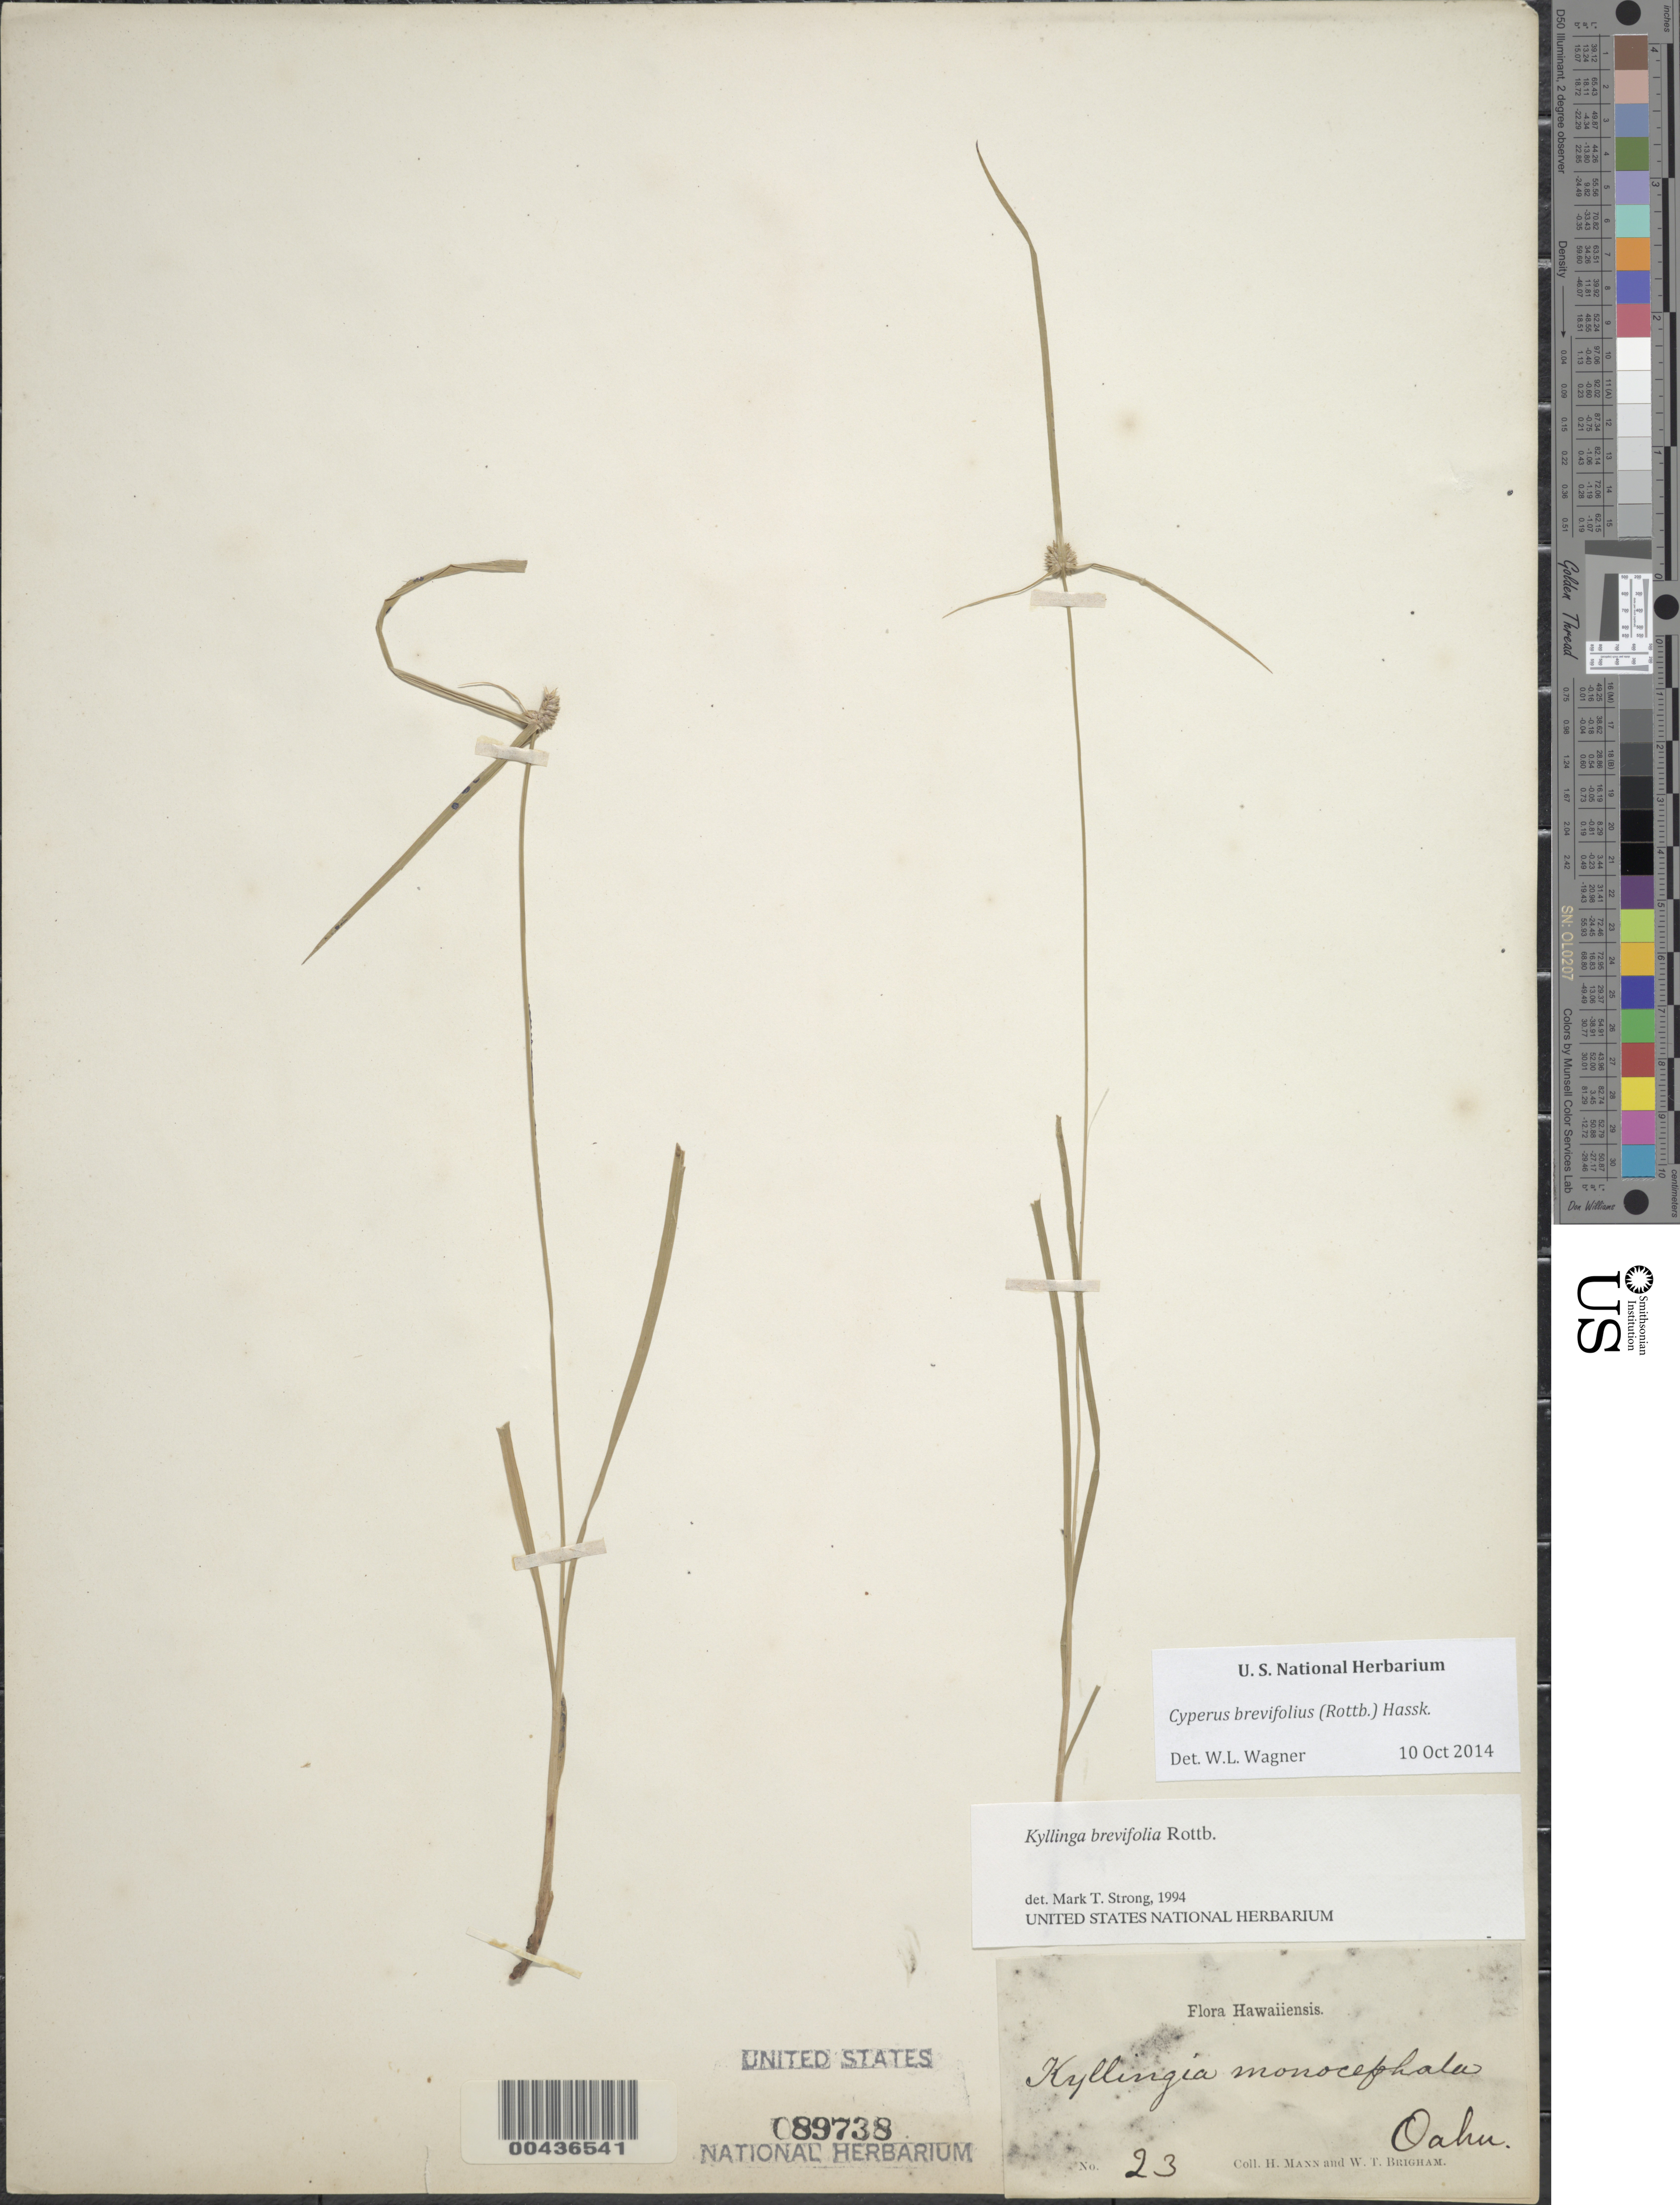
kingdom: Plantae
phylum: Tracheophyta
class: Liliopsida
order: Poales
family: Cyperaceae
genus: Cyperus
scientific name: Cyperus brevifolius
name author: (Rottb.) Hassk.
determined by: Wagner, W. L., (BOT), Smithsonian Institution - National Museum of Natural History (UNITED STATES)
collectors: H. Mann & W. T. Brigham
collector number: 23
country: United States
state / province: Hawaii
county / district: Honolulu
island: Oahu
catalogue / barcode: US 89738